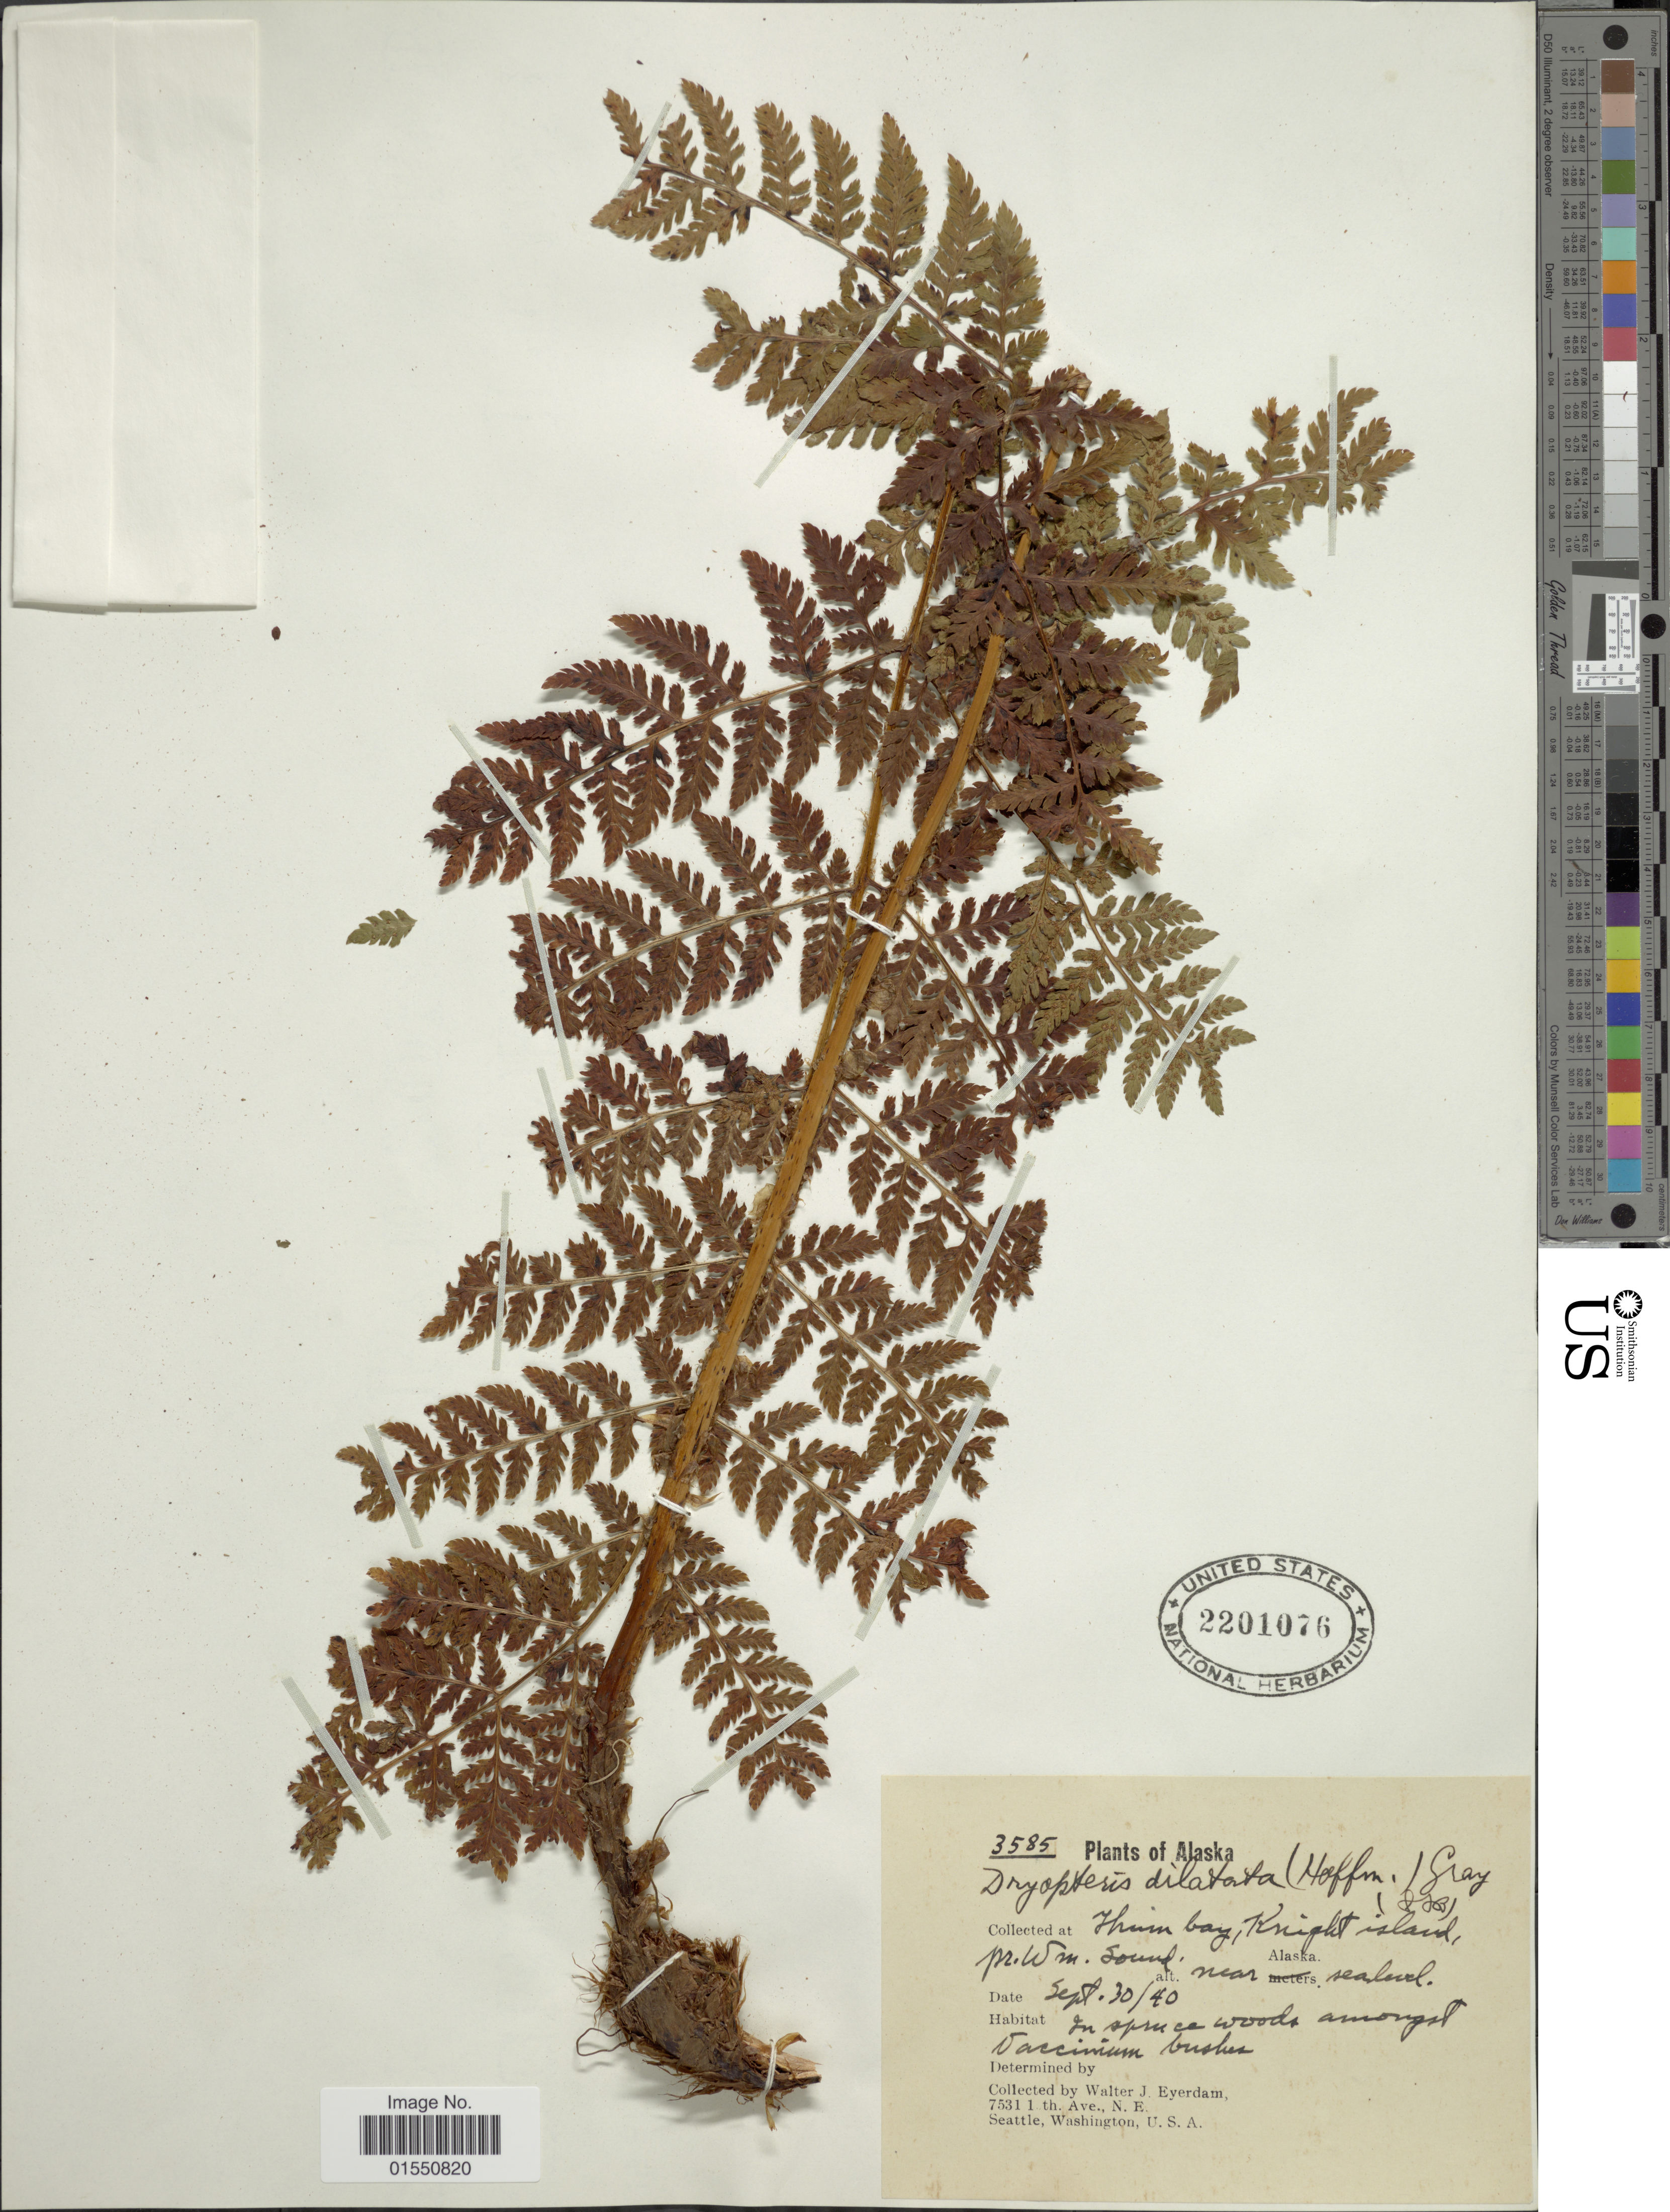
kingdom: Plantae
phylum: Tracheophyta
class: Polypodiopsida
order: Polypodiales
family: Dryopteridaceae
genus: Dryopteris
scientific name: Dryopteris expansa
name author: (C. Presl) Fraser-Jenk. & Jermy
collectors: W. J. Eyerdam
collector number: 3585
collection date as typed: Transcribed d/m/y: 30/9/40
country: United States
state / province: Alaska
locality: Thum bay, Knight Island, Pr. Wm. Sound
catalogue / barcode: US 2201076